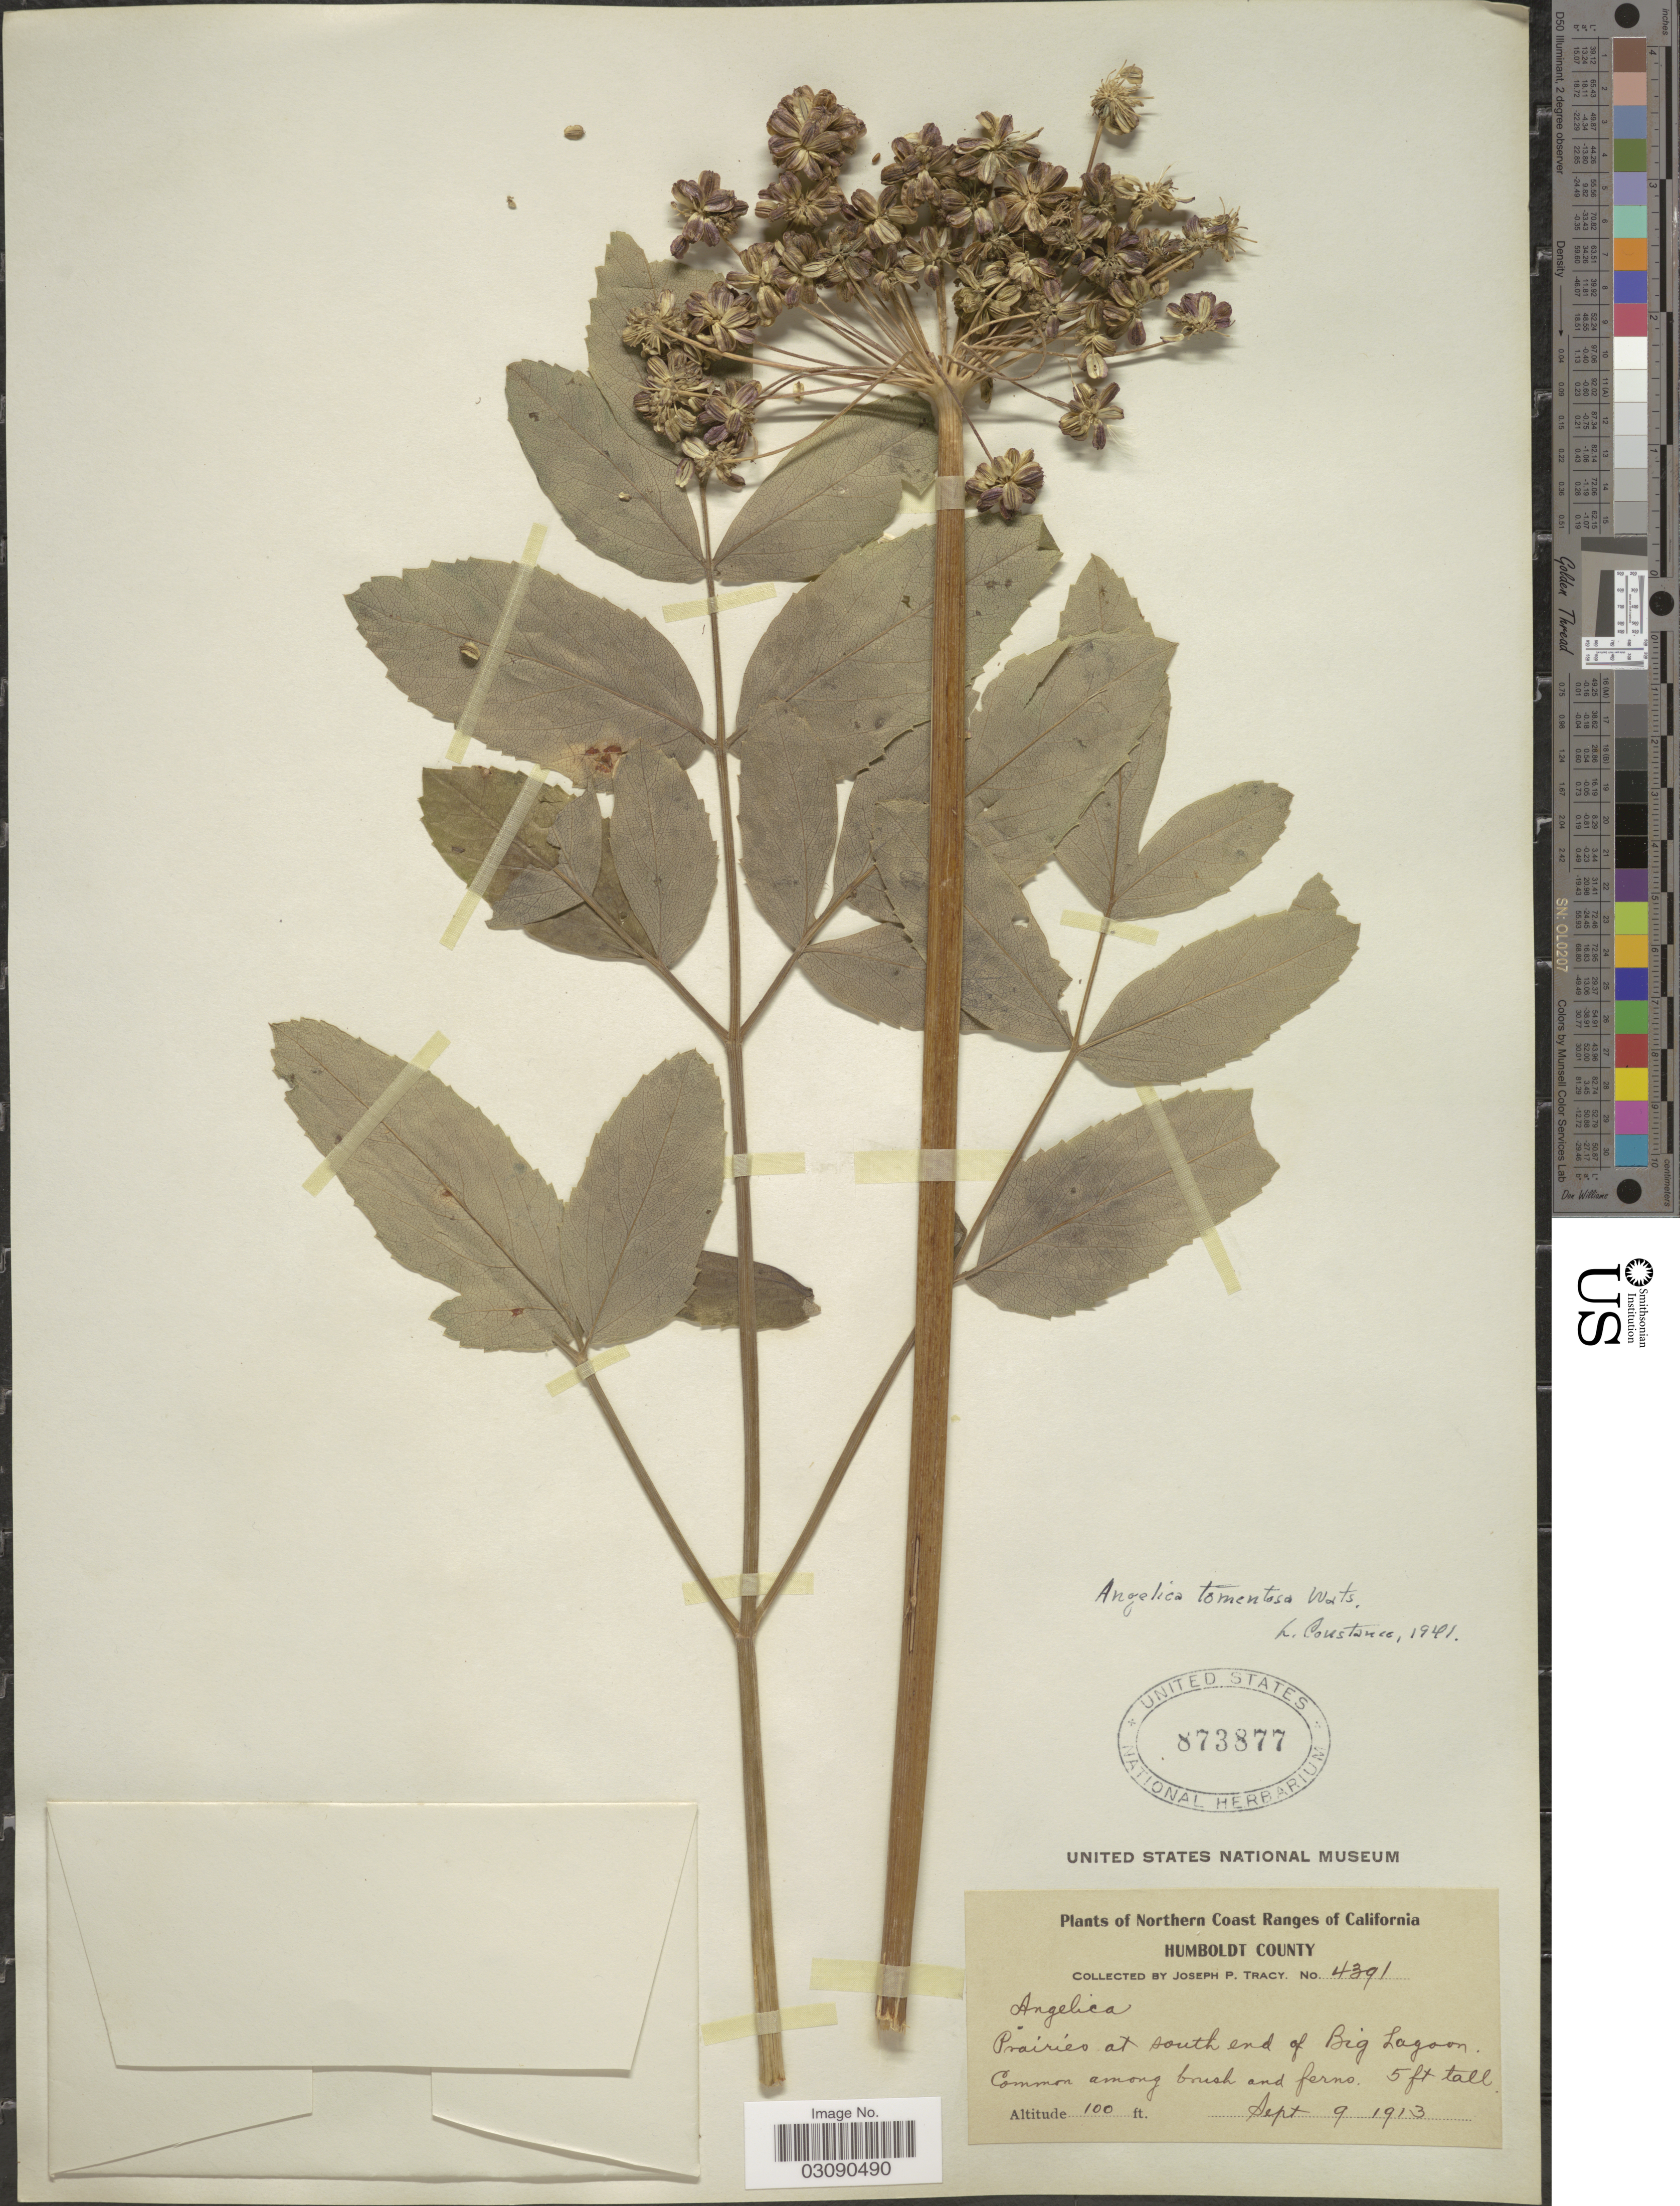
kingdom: Plantae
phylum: Tracheophyta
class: Magnoliopsida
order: Apiales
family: Apiaceae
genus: Angelica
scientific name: Angelica tomentosa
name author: S. Watson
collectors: J. Tracy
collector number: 4391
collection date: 1913-09-09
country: United States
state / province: California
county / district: Humboldt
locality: Northern Coast Ranges of California. Humboldt County. Prairies at South end of Big Lagoon.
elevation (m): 30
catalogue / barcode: US 873877